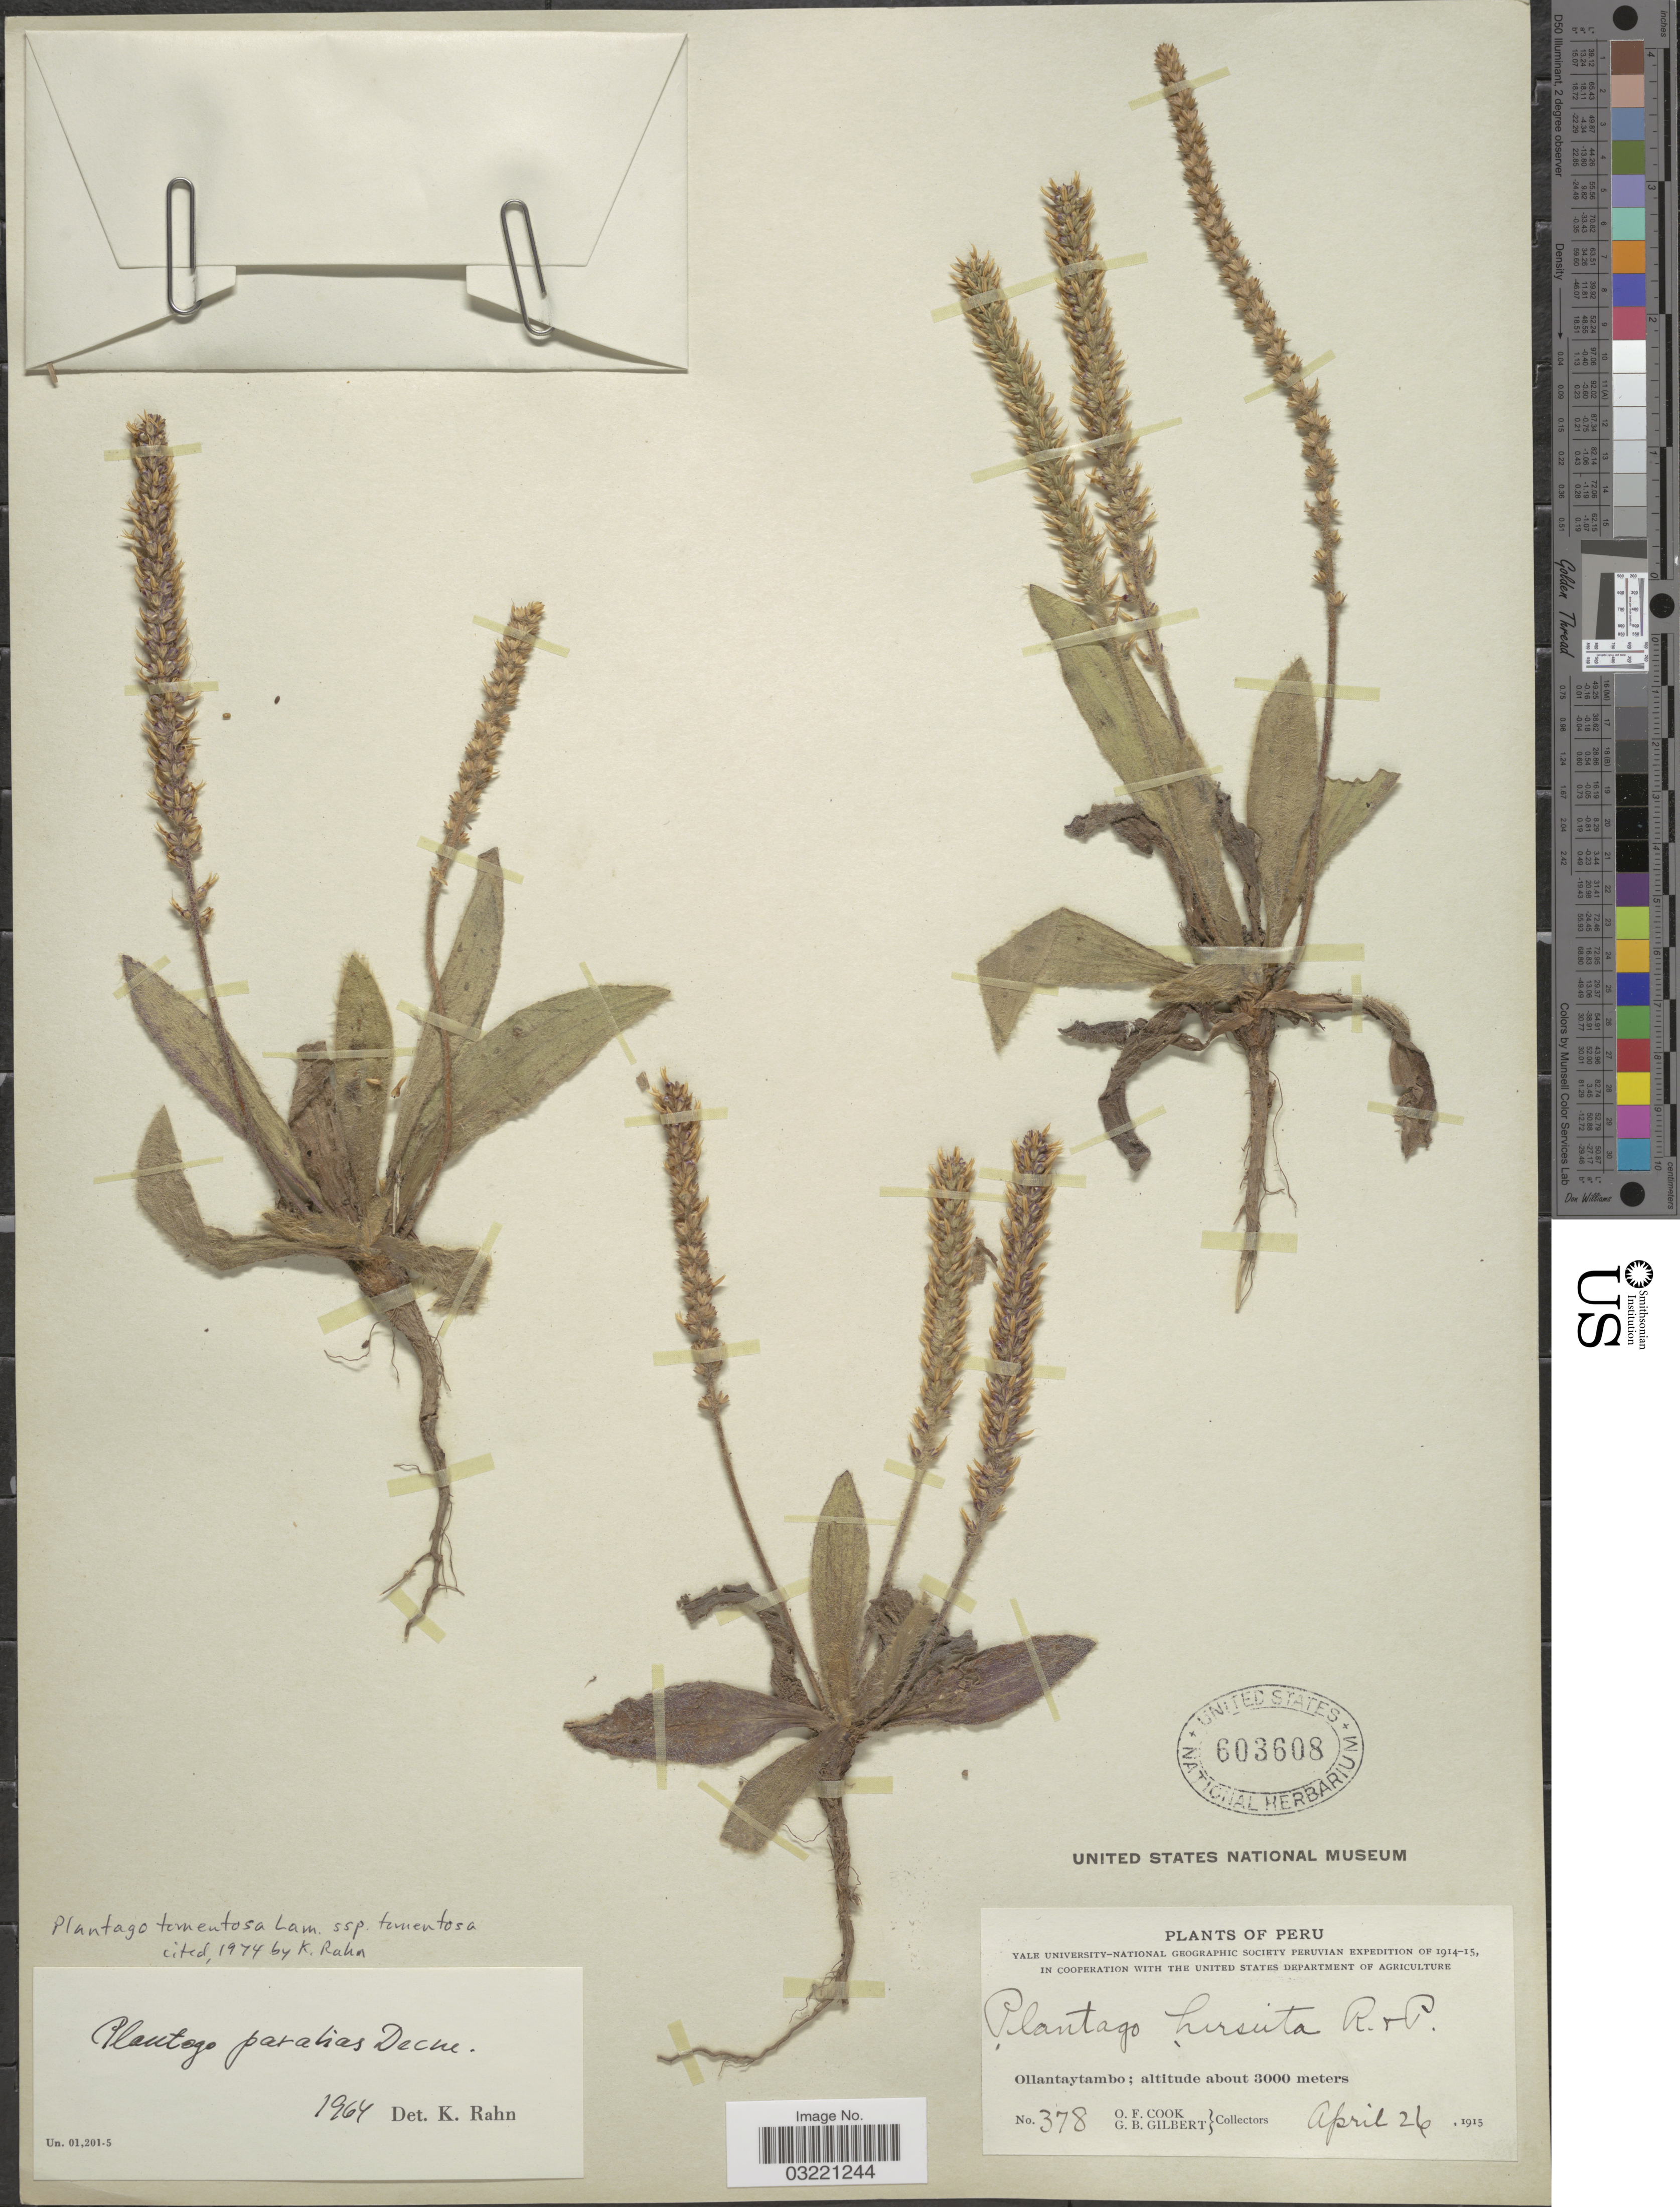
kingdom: Plantae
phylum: Tracheophyta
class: Magnoliopsida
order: Lamiales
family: Plantaginaceae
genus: Plantago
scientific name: Plantago tomentosa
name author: Lam.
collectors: O. F. Cook & G. B. Gilbert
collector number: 378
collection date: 1915-04-26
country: Peru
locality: Ollantaytambo.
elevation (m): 3000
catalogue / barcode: US 603608